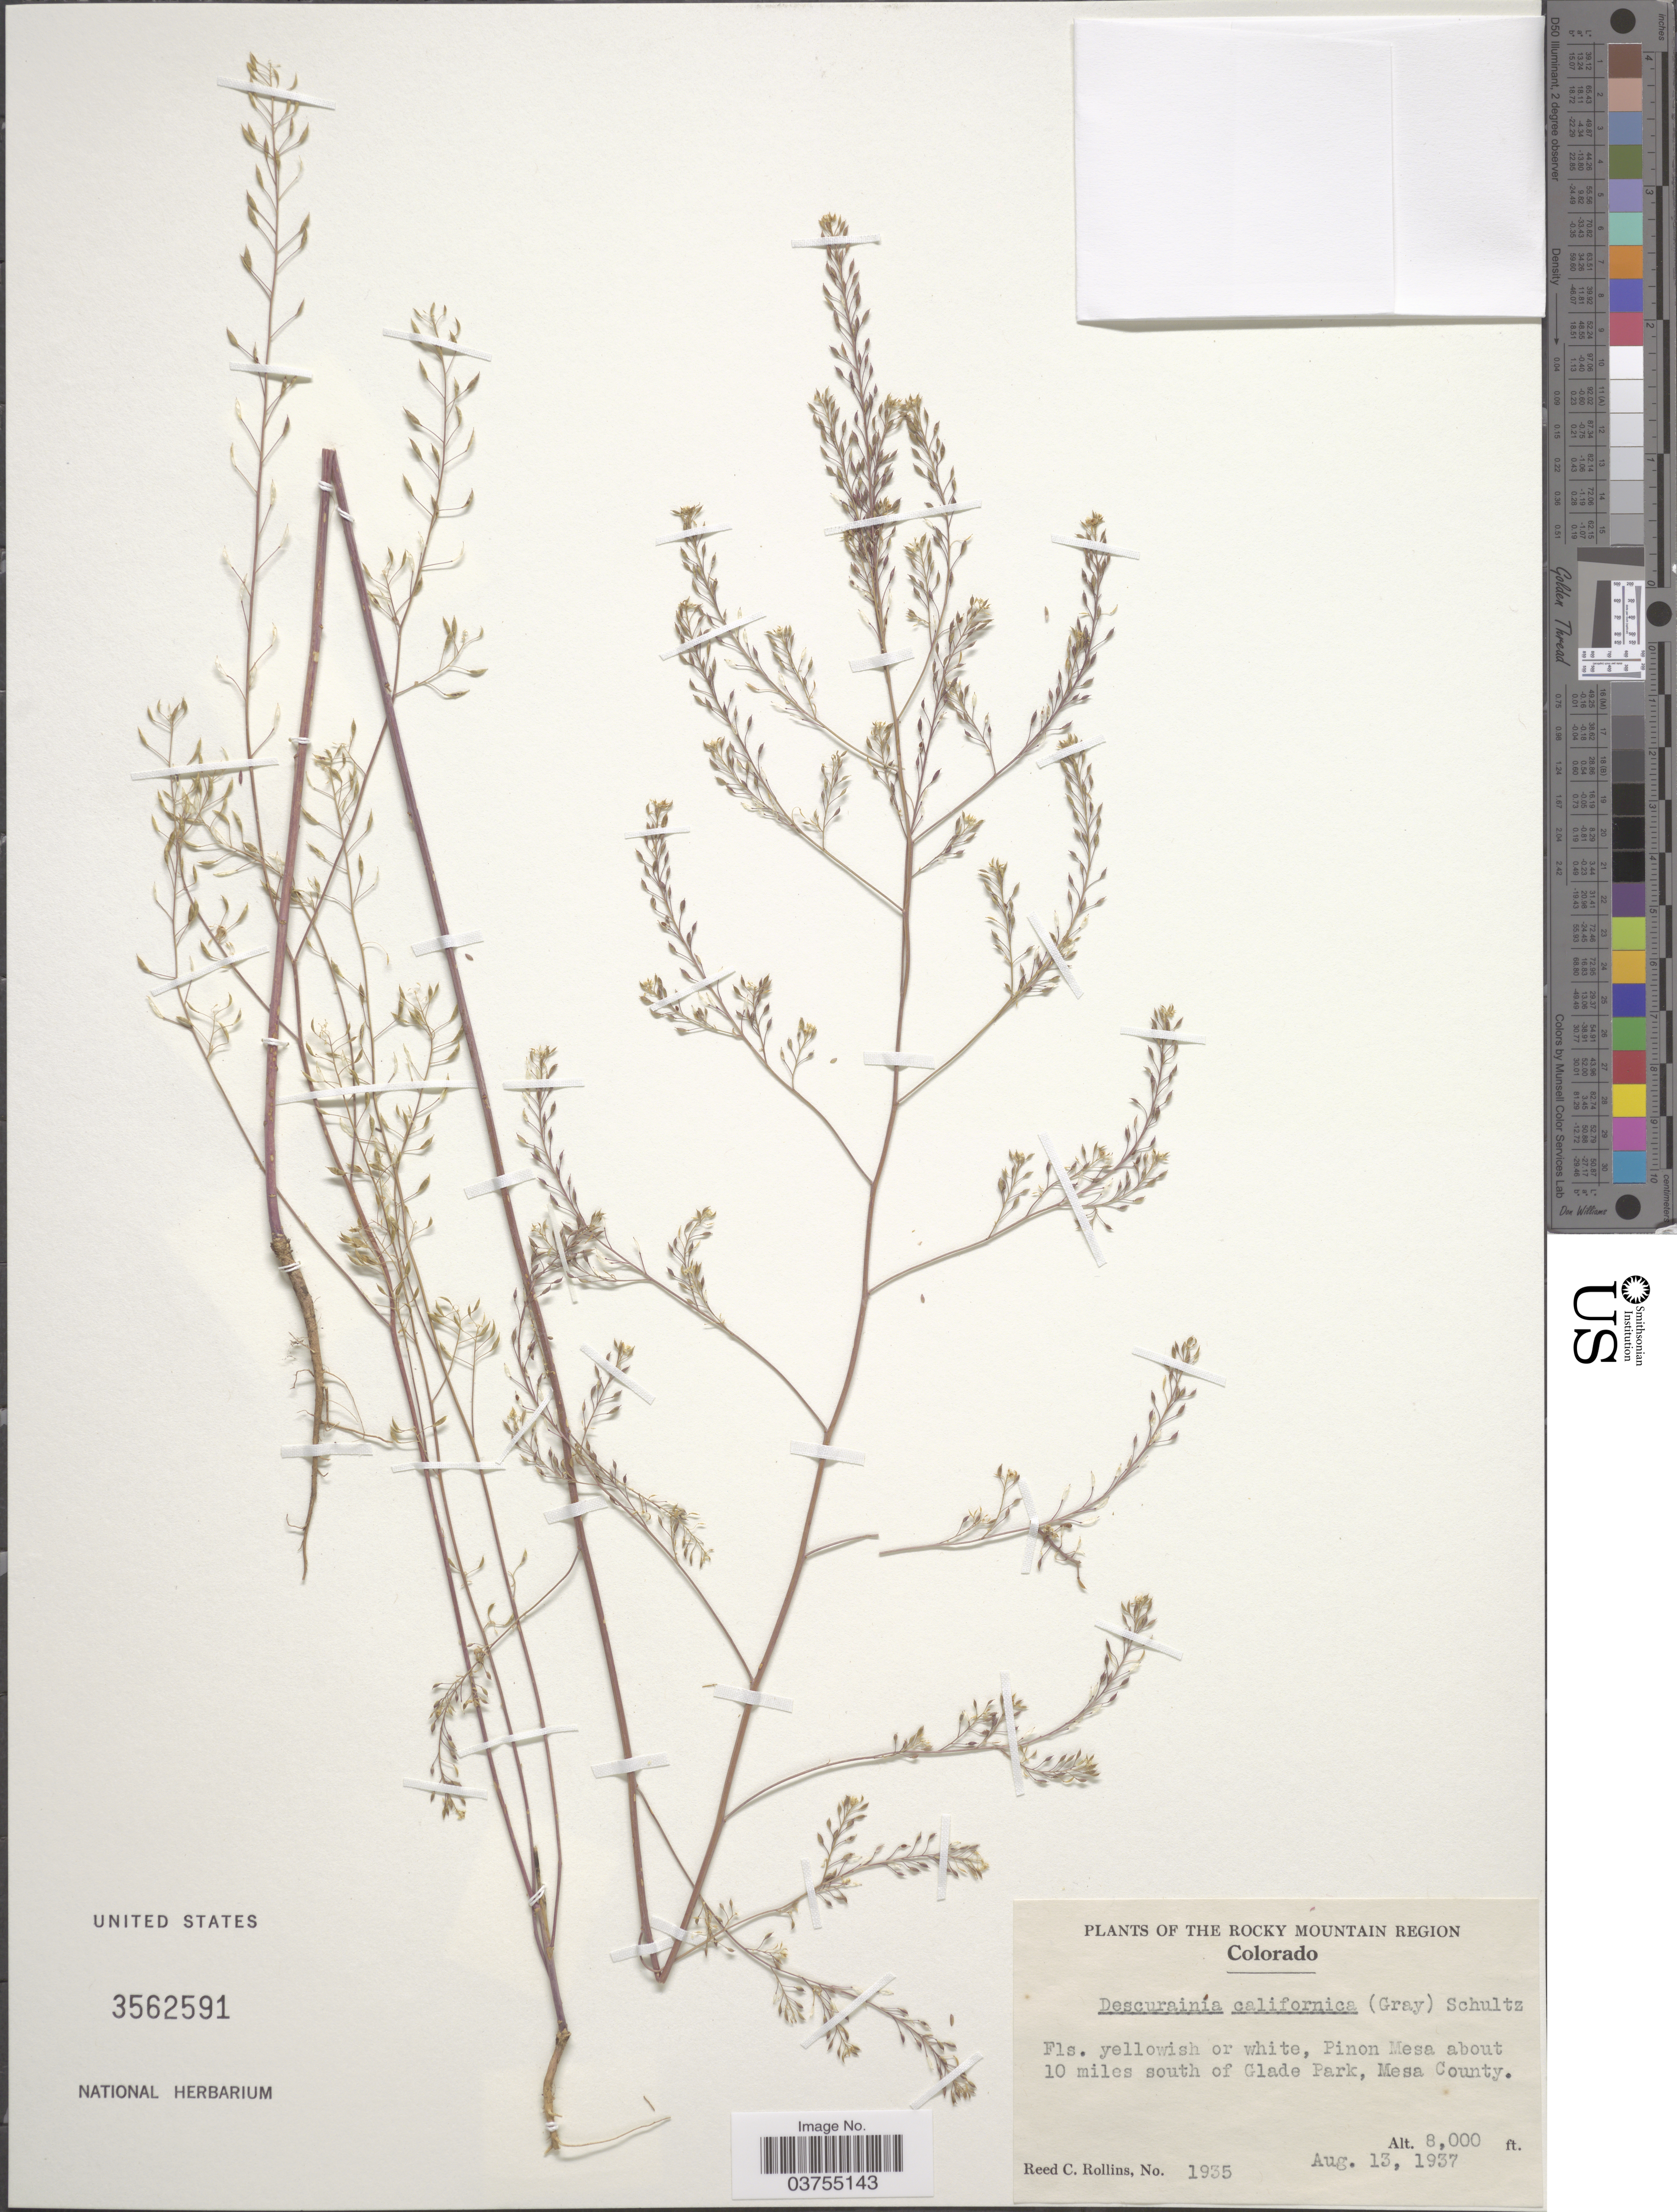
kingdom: Plantae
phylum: Tracheophyta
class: Magnoliopsida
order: Brassicales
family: Brassicaceae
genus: Descurainia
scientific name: Descurainia richardsonii subsp. incisa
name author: (Engelm. ex A. Gray) Detling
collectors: R. C. Rollins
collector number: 1935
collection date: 1937-08-13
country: United States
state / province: Colorado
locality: The Rocky Mountain Region. Pinon Mesa about 10 miles south of Glade Park, Mesa County.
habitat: Pinon mesa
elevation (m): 2438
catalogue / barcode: US 3562591